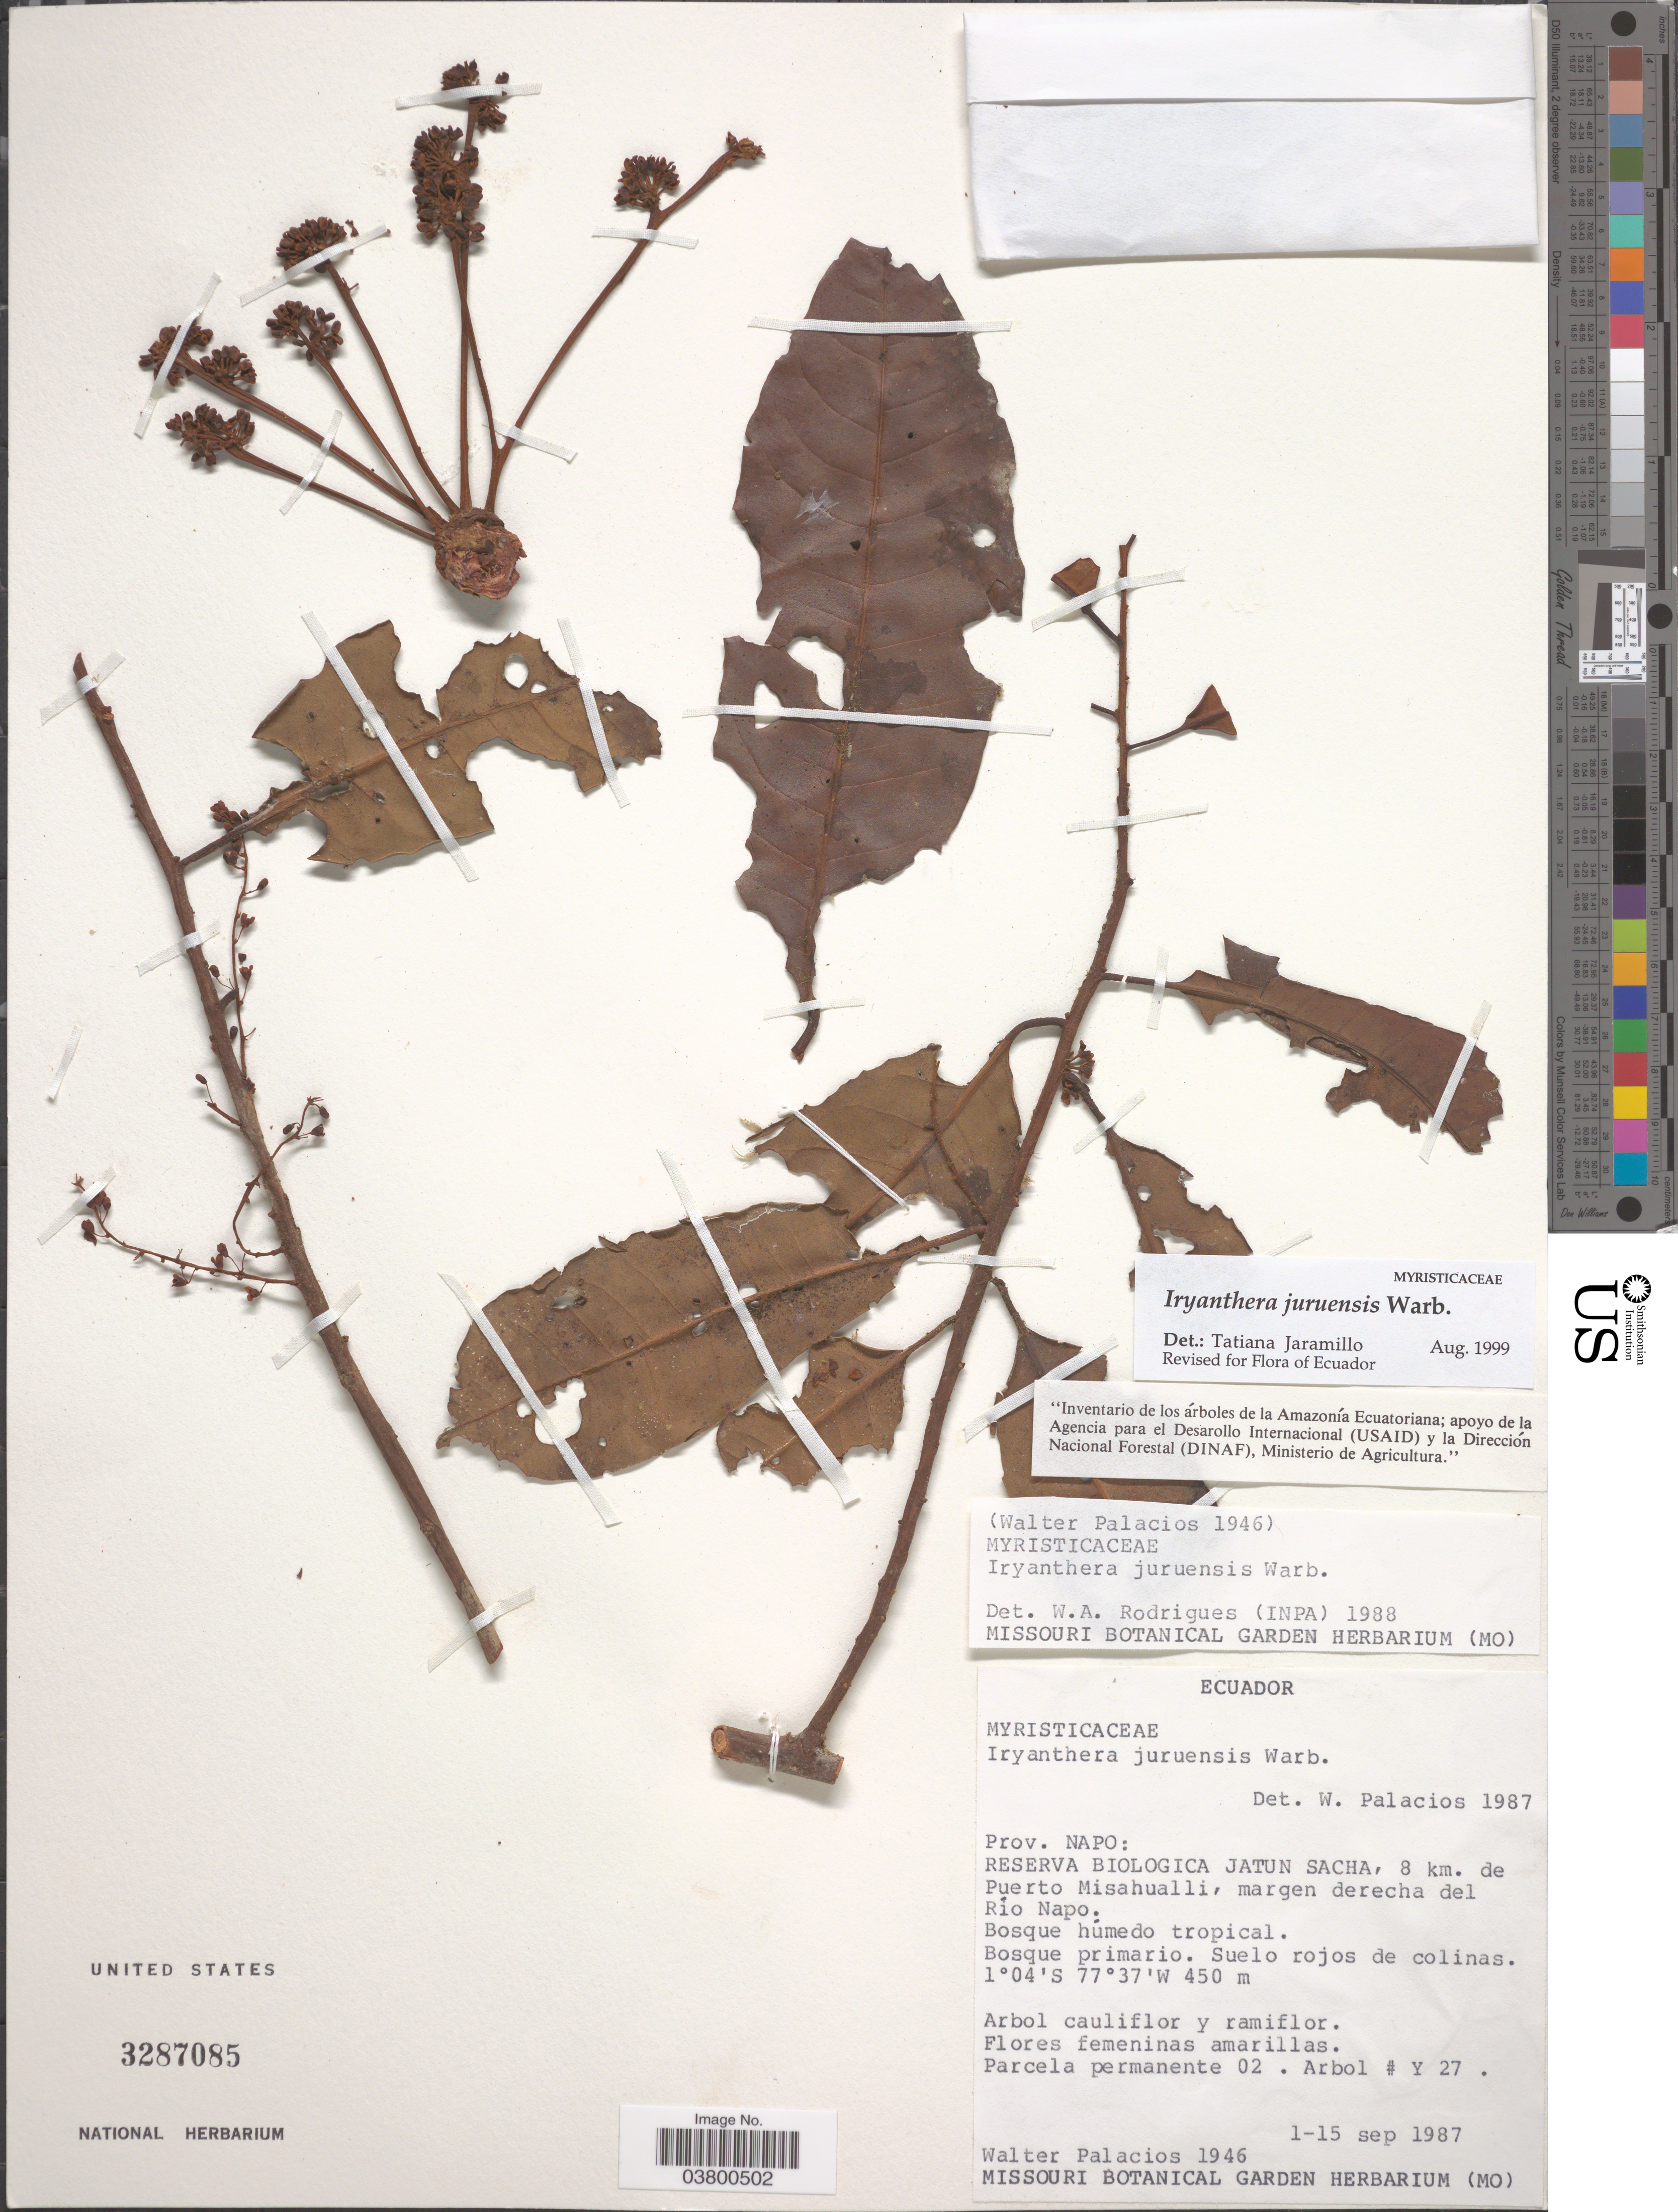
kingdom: Plantae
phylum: Tracheophyta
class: Magnoliopsida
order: Magnoliales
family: Myristicaceae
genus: Iryanthera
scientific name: Iryanthera juruensis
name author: Warb.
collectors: W. Palacios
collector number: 1946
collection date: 1987-09-01/1987-09-15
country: Ecuador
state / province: Napo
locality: Reserva Biologica Jatun Sacha, 8 km. de Puerto Misahualli, margen derecha del Río Napo.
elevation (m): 450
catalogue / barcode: US 3287085